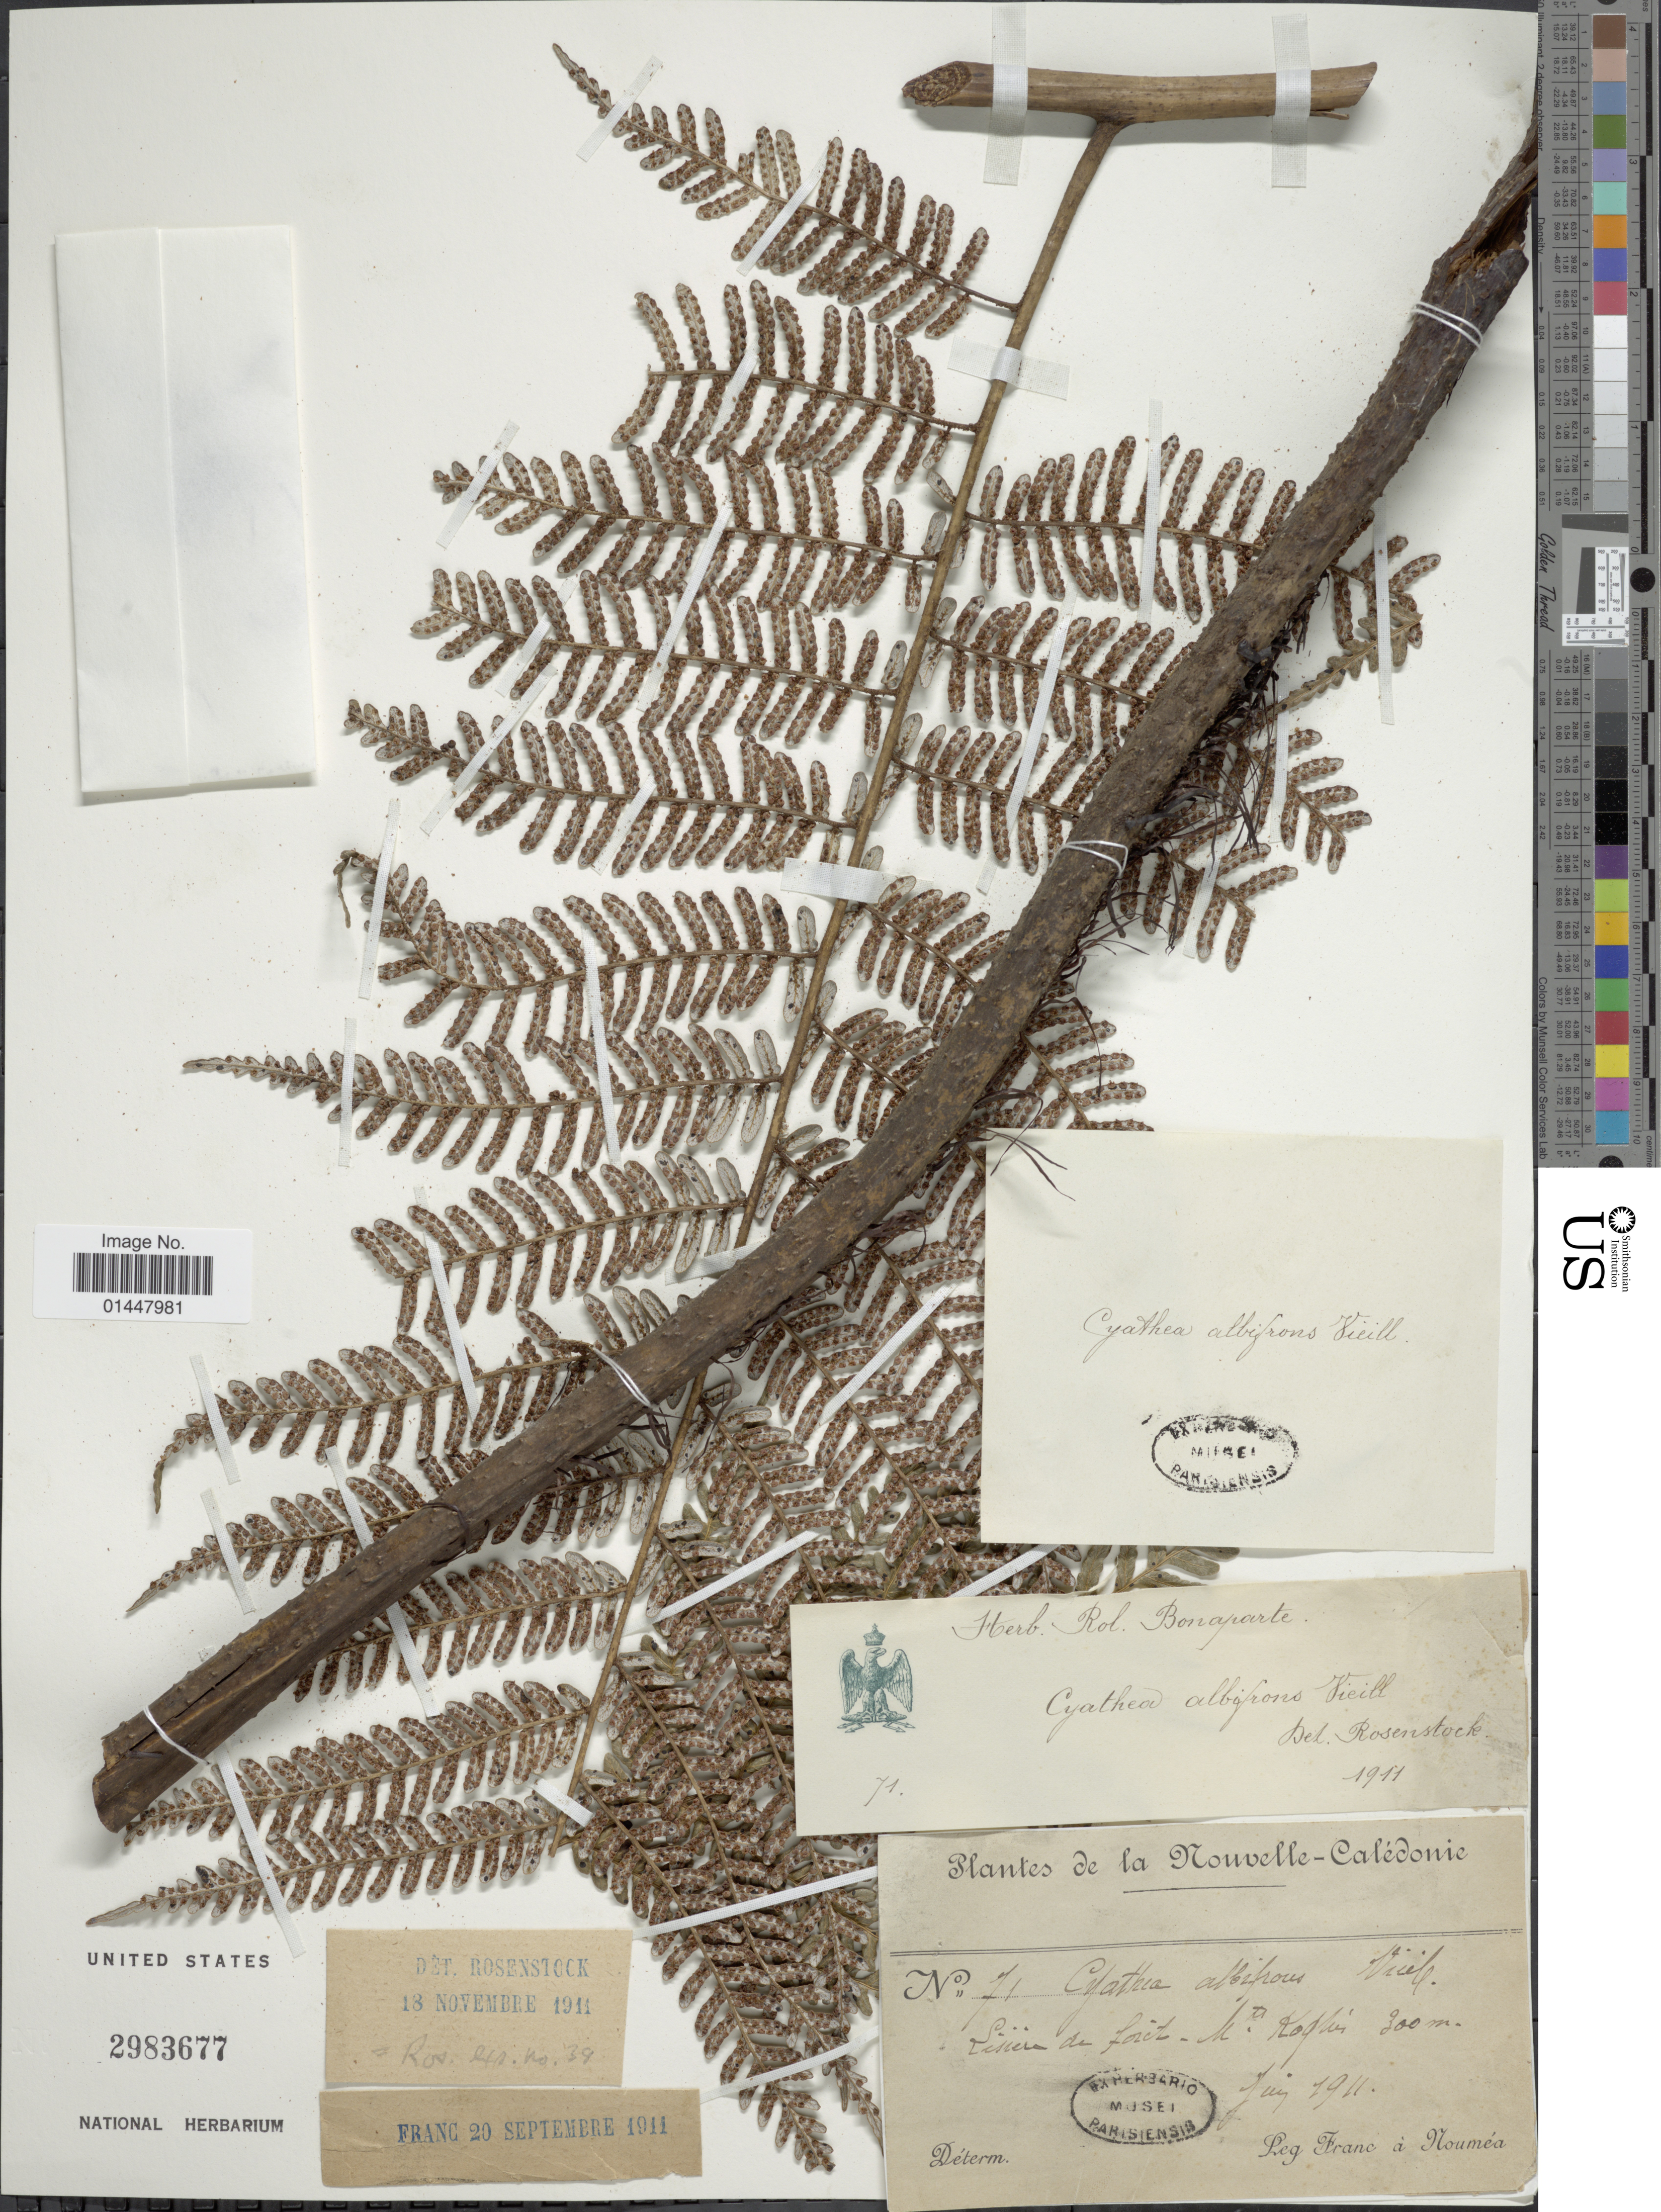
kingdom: Plantae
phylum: Tracheophyta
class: Polypodiopsida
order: Cyatheales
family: Cyatheaceae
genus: Sphaeropteris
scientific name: Sphaeropteris albifrons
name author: (Vieill. ex E. Fourn.) R.M. Tryon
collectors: I. Franc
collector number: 71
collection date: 1911-07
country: New Caledonia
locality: Mt. Koghis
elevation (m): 200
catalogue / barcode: US 2983677